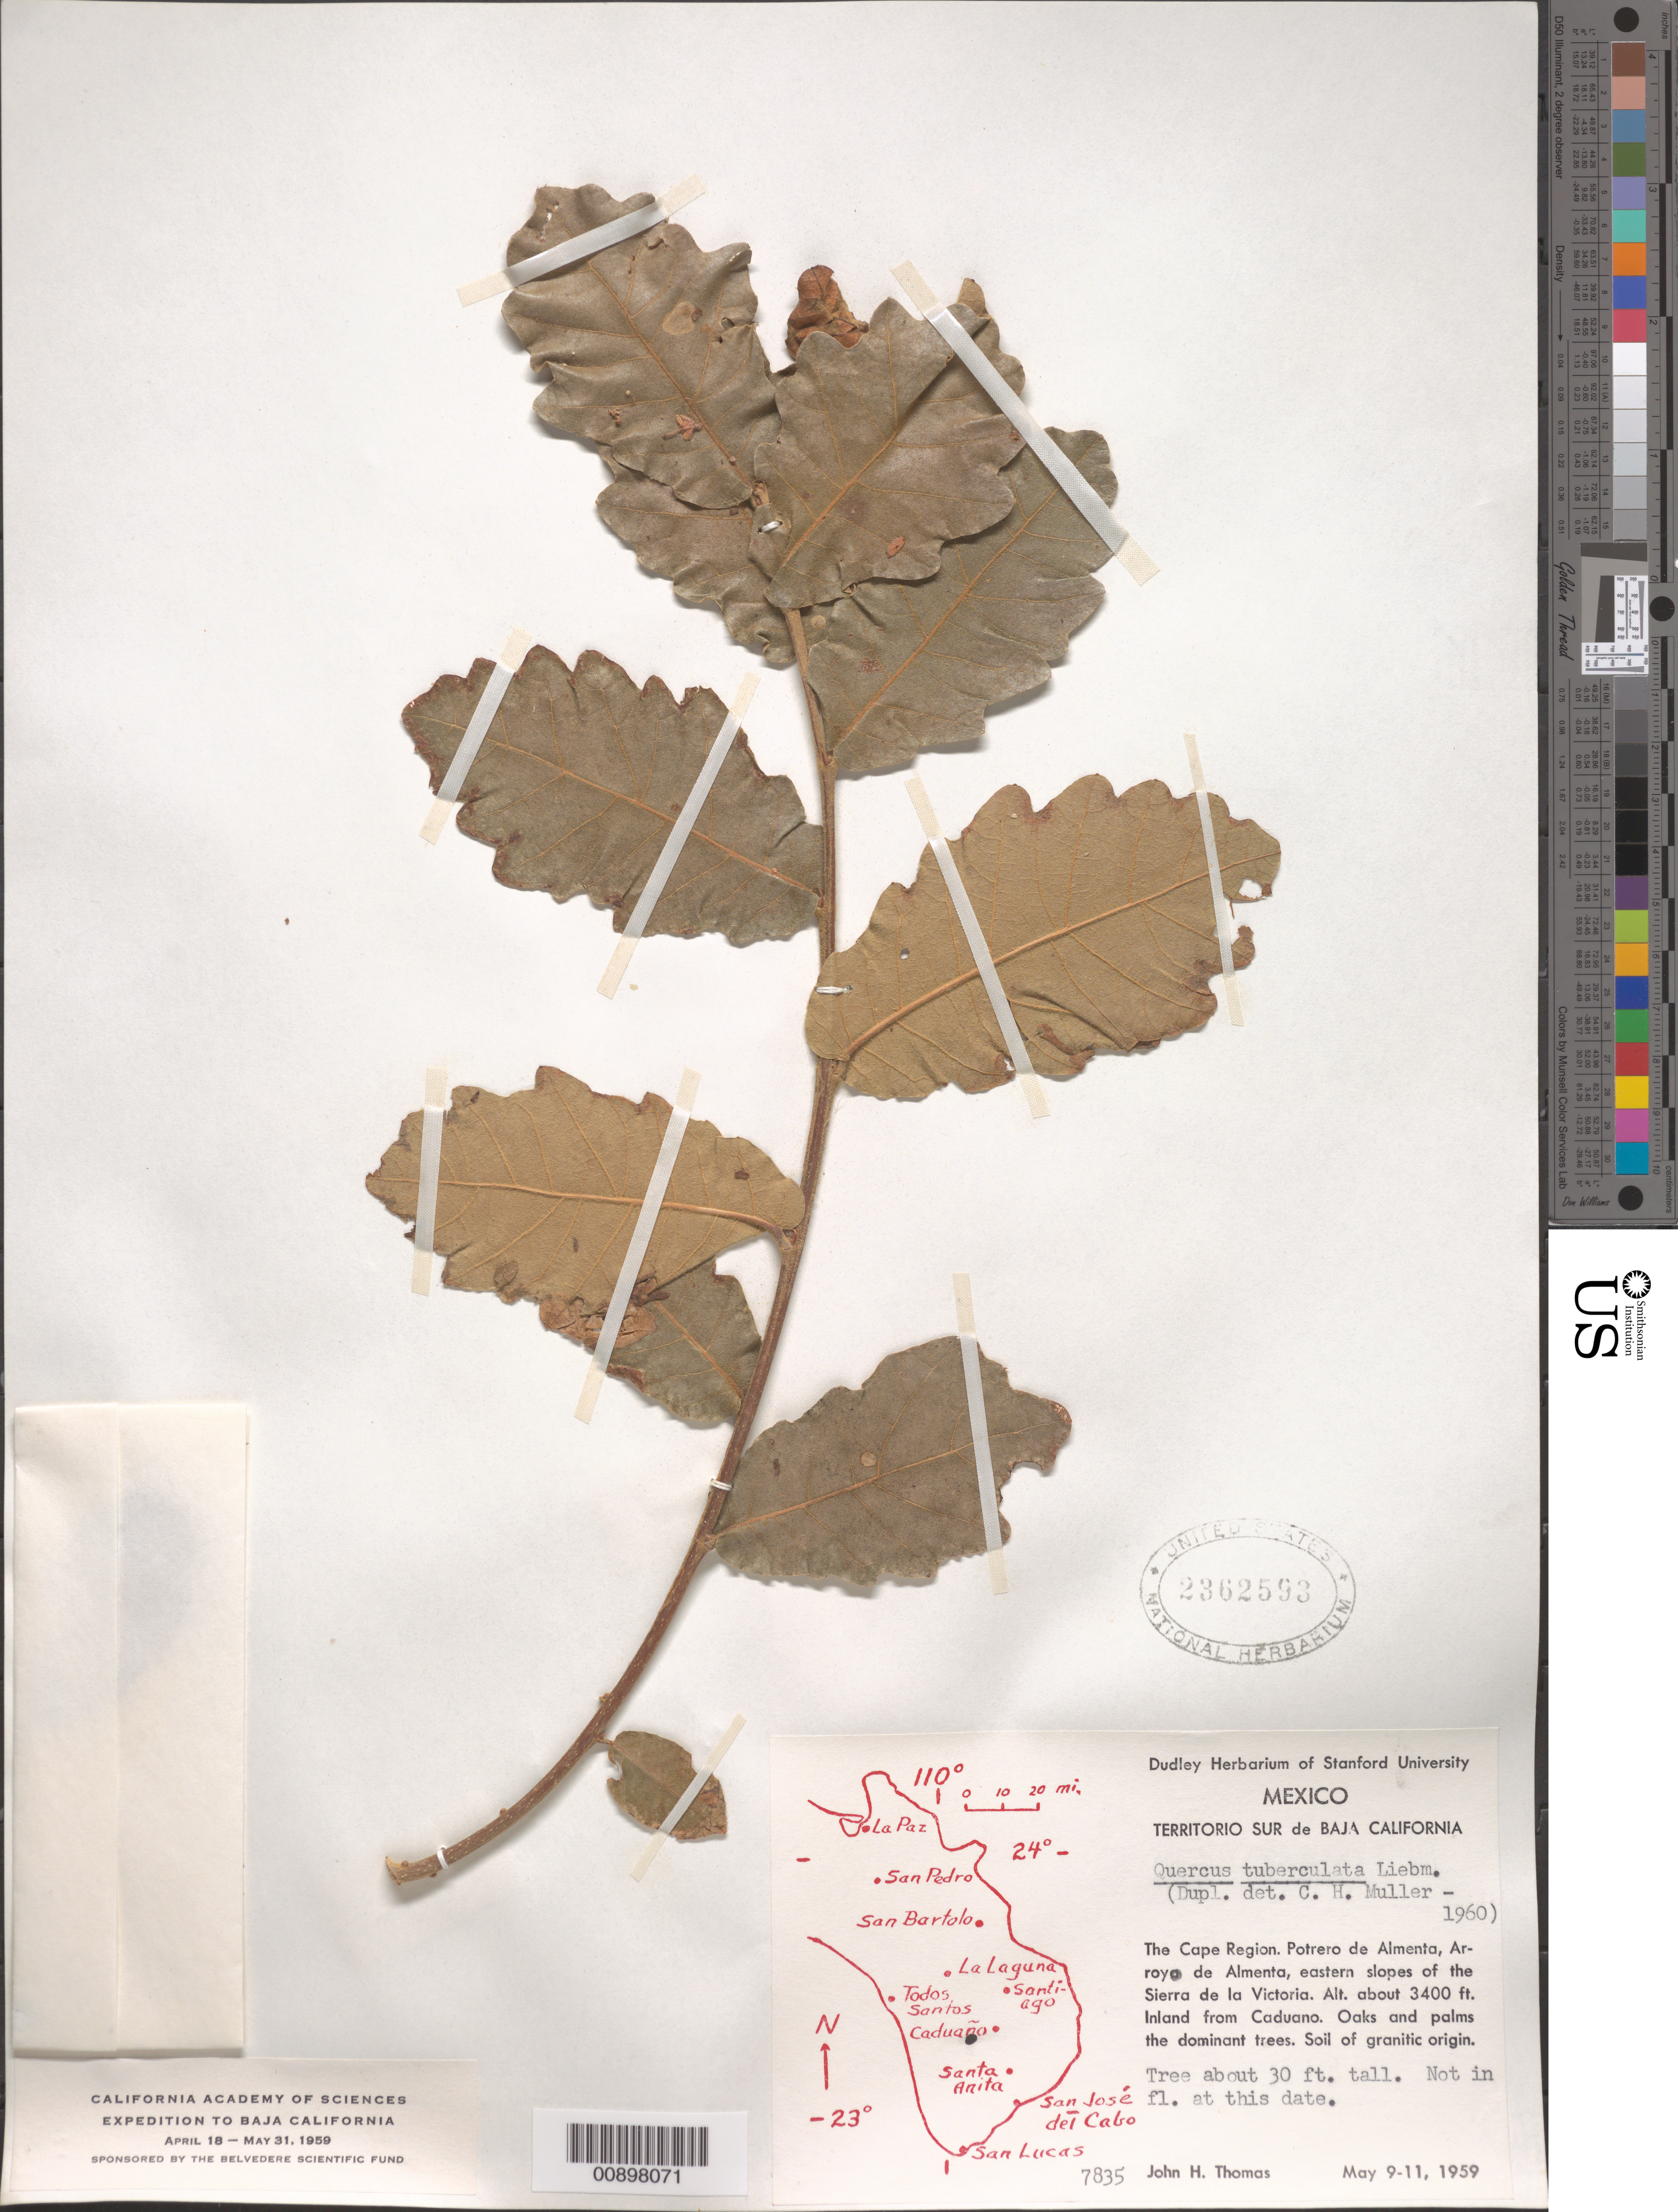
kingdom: Plantae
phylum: Tracheophyta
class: Magnoliopsida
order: Fagales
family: Fagaceae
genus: Quercus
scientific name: Quercus tuberculata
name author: Liebm.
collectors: J. H. Thomas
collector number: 7835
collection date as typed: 09 May 1959 to 11 May 1959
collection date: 1959-05-09/1959-05-11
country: Mexico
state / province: Baja California Sur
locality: The Cape Region. Potrero de Almenta, Arroyo de Almenta, eastern slopes of the Sierra de la Victoria. Inland from Caduano.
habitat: Oaks and palms the dominant trees. Soil of granitic origin.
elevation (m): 1036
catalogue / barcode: US 2362593